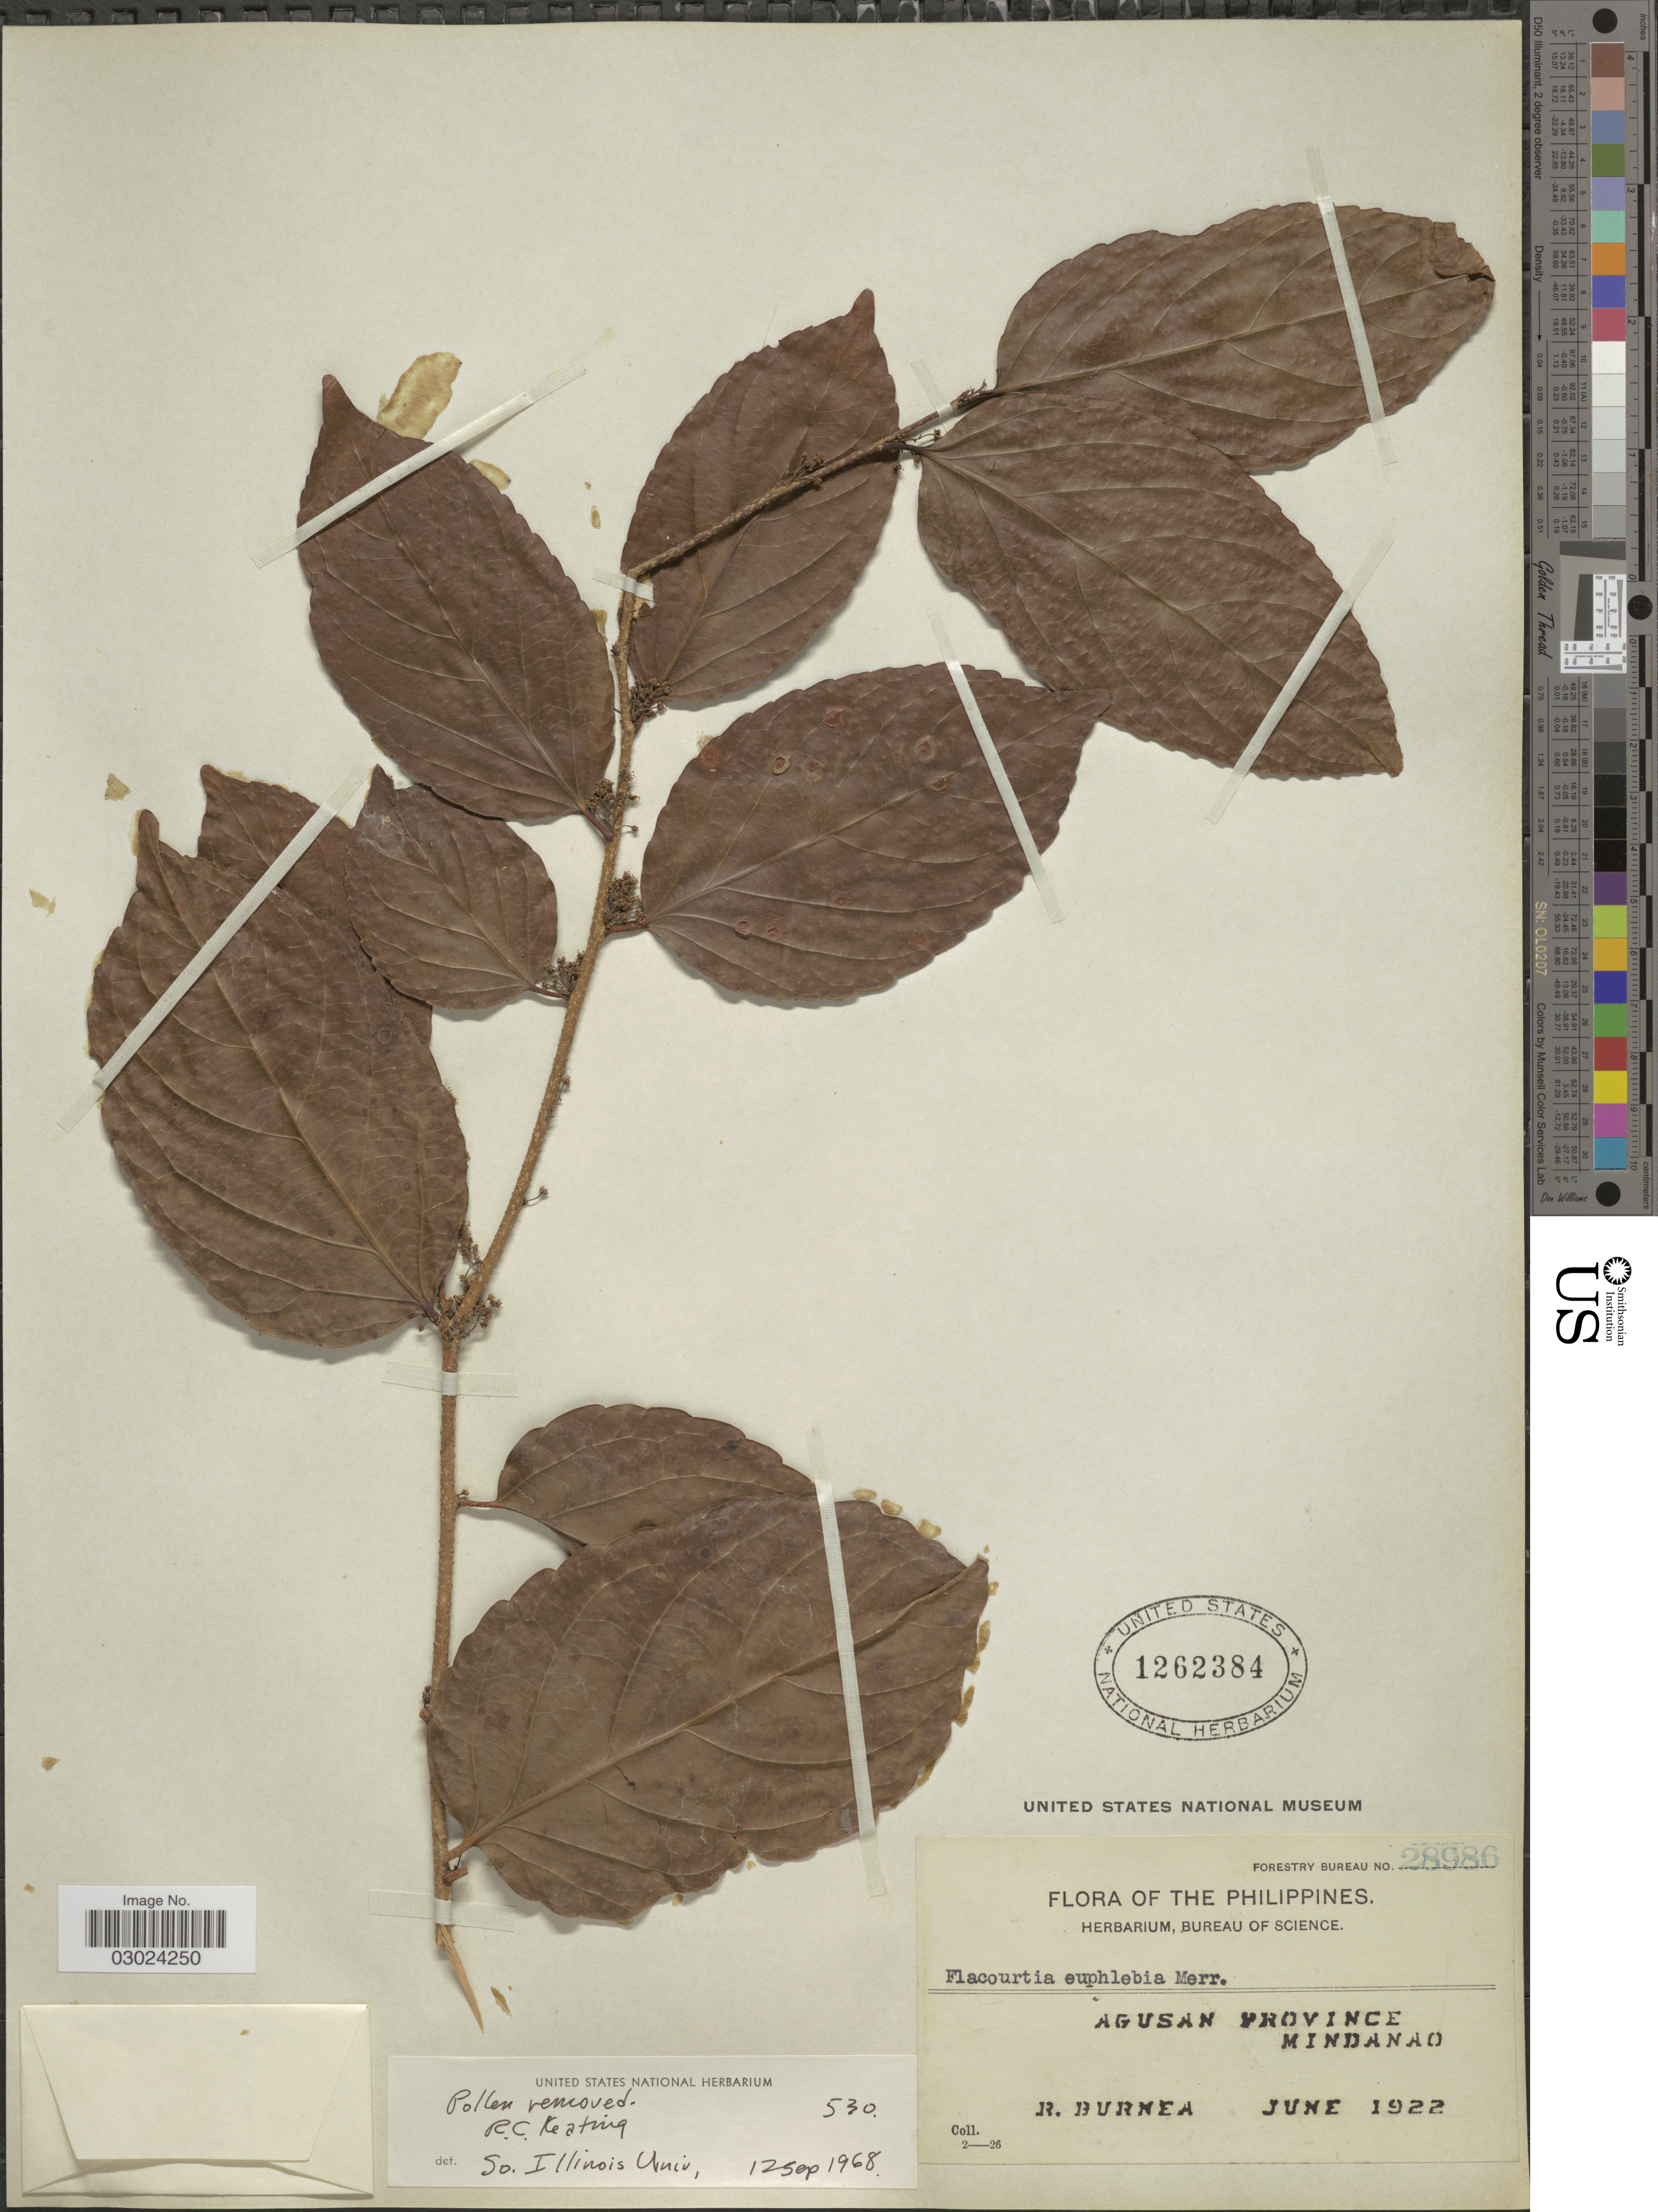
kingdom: Plantae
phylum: Tracheophyta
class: Magnoliopsida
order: Malpighiales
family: Salicaceae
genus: Flacourtia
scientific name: Flacourtia euphlebia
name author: Merr.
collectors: R. Burnea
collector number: Forestry Bureau 28986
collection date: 1922-06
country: Philippines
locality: Agusan Province Mindanao.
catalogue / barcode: US 1262384